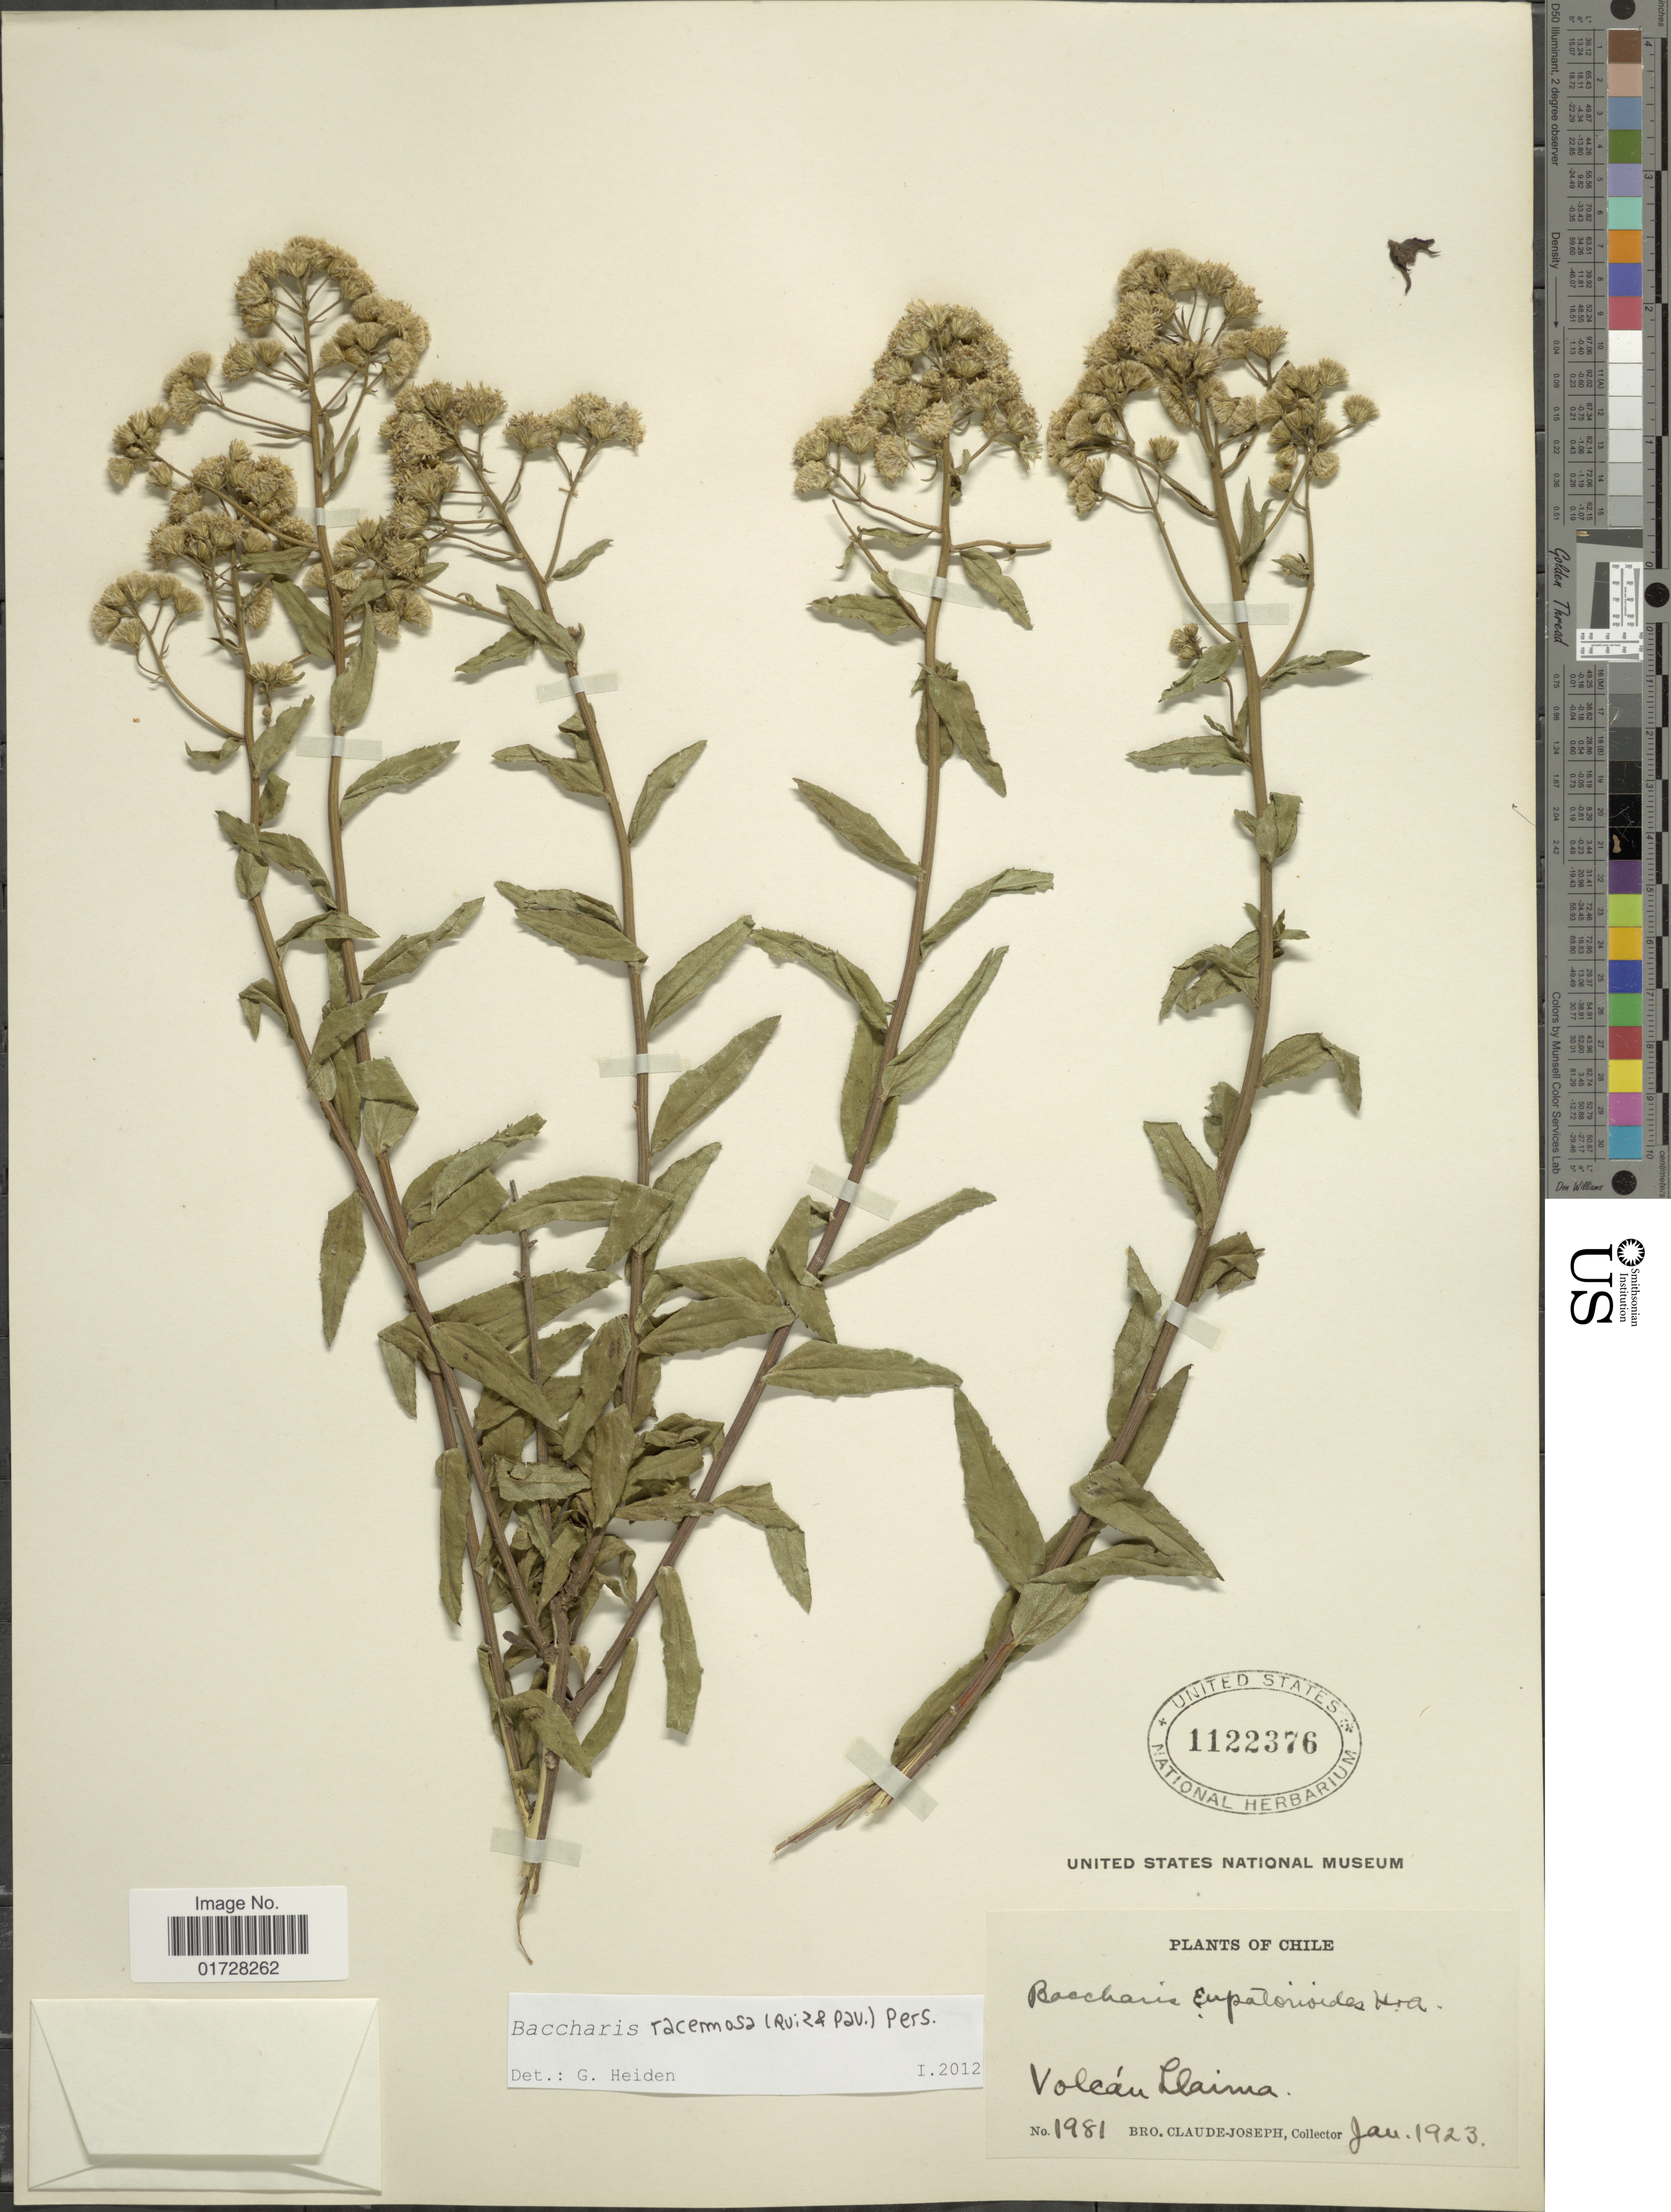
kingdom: Plantae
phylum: Tracheophyta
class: Magnoliopsida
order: Asterales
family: Asteraceae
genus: Baccharis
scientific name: Baccharis racemosa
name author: (Ruiz & Pav.) DC.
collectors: Bro. Claude-Joseph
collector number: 1981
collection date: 1923-01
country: Chile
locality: Volcan Llaima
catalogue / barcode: US 1122376